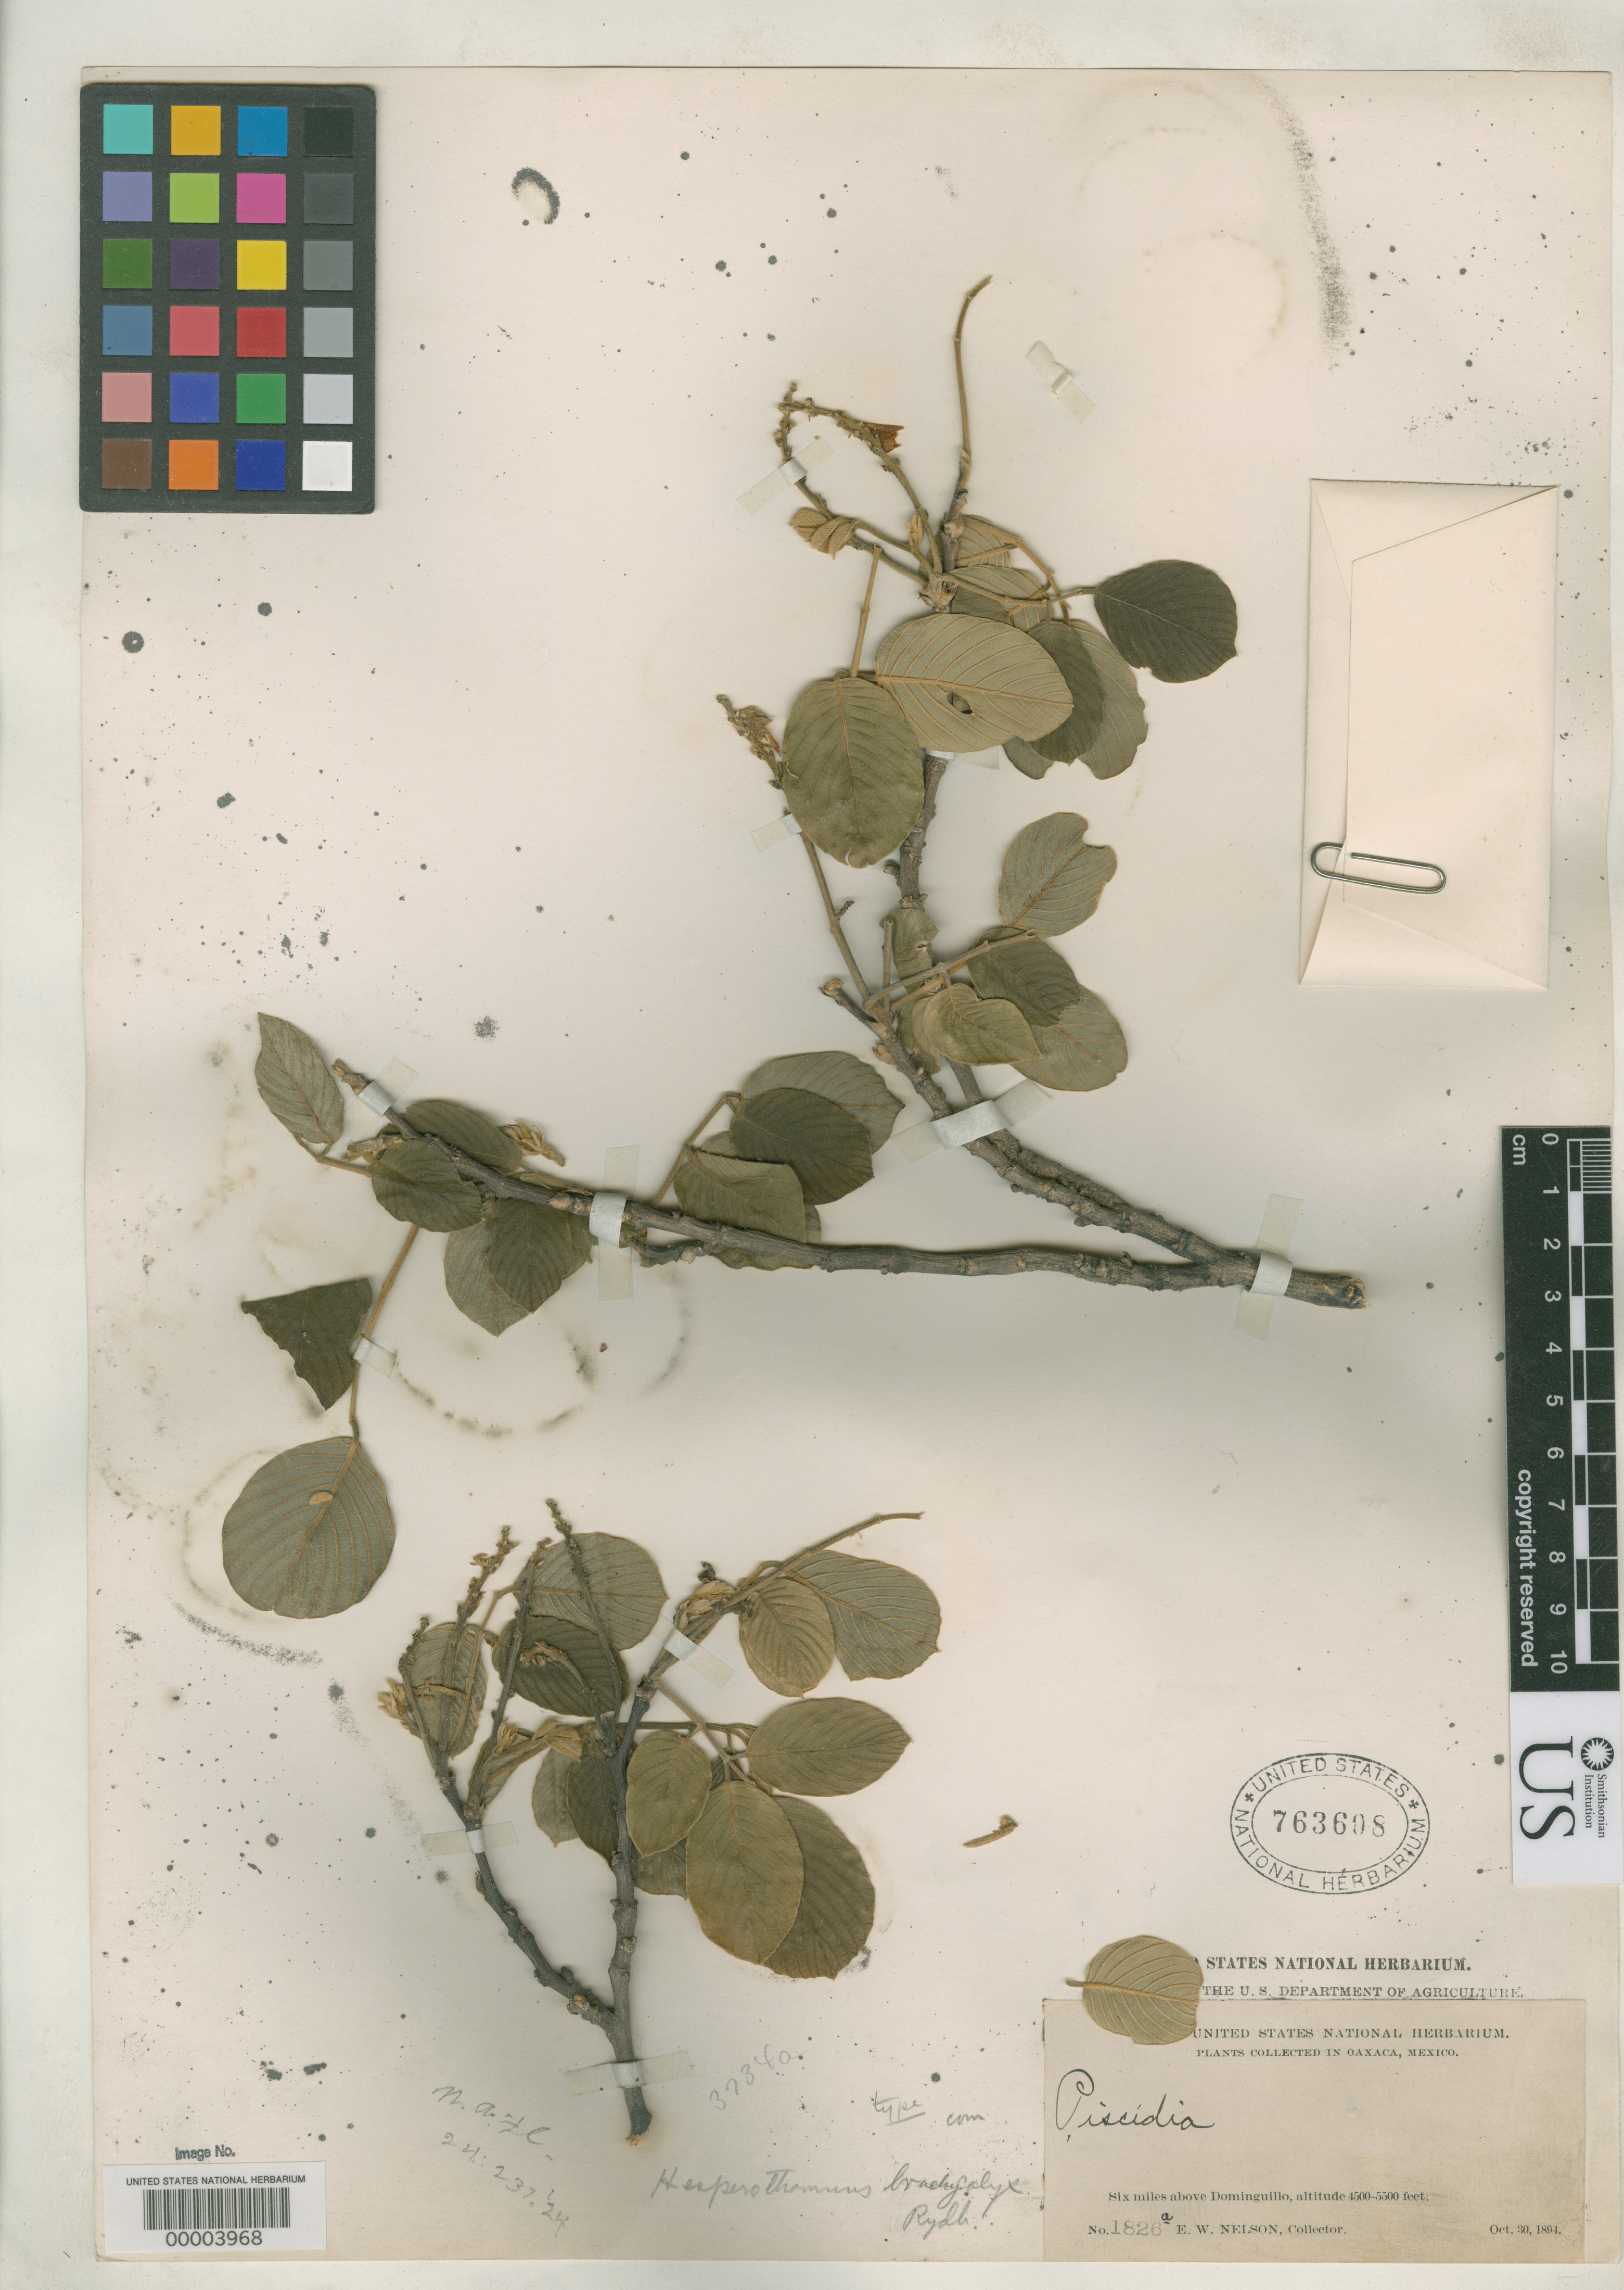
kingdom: Plantae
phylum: Tracheophyta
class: Magnoliopsida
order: Fabales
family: Fabaceae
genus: Hesperothamnus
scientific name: Hesperothamnus brachycalyx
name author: Rydb.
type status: Holotype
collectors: E. W. Nelson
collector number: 1826 a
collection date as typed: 30 Oct 1894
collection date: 1894-10-30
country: Mexico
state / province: Oaxaca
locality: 6 mi from Dominguillo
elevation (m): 1372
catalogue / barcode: US 763608